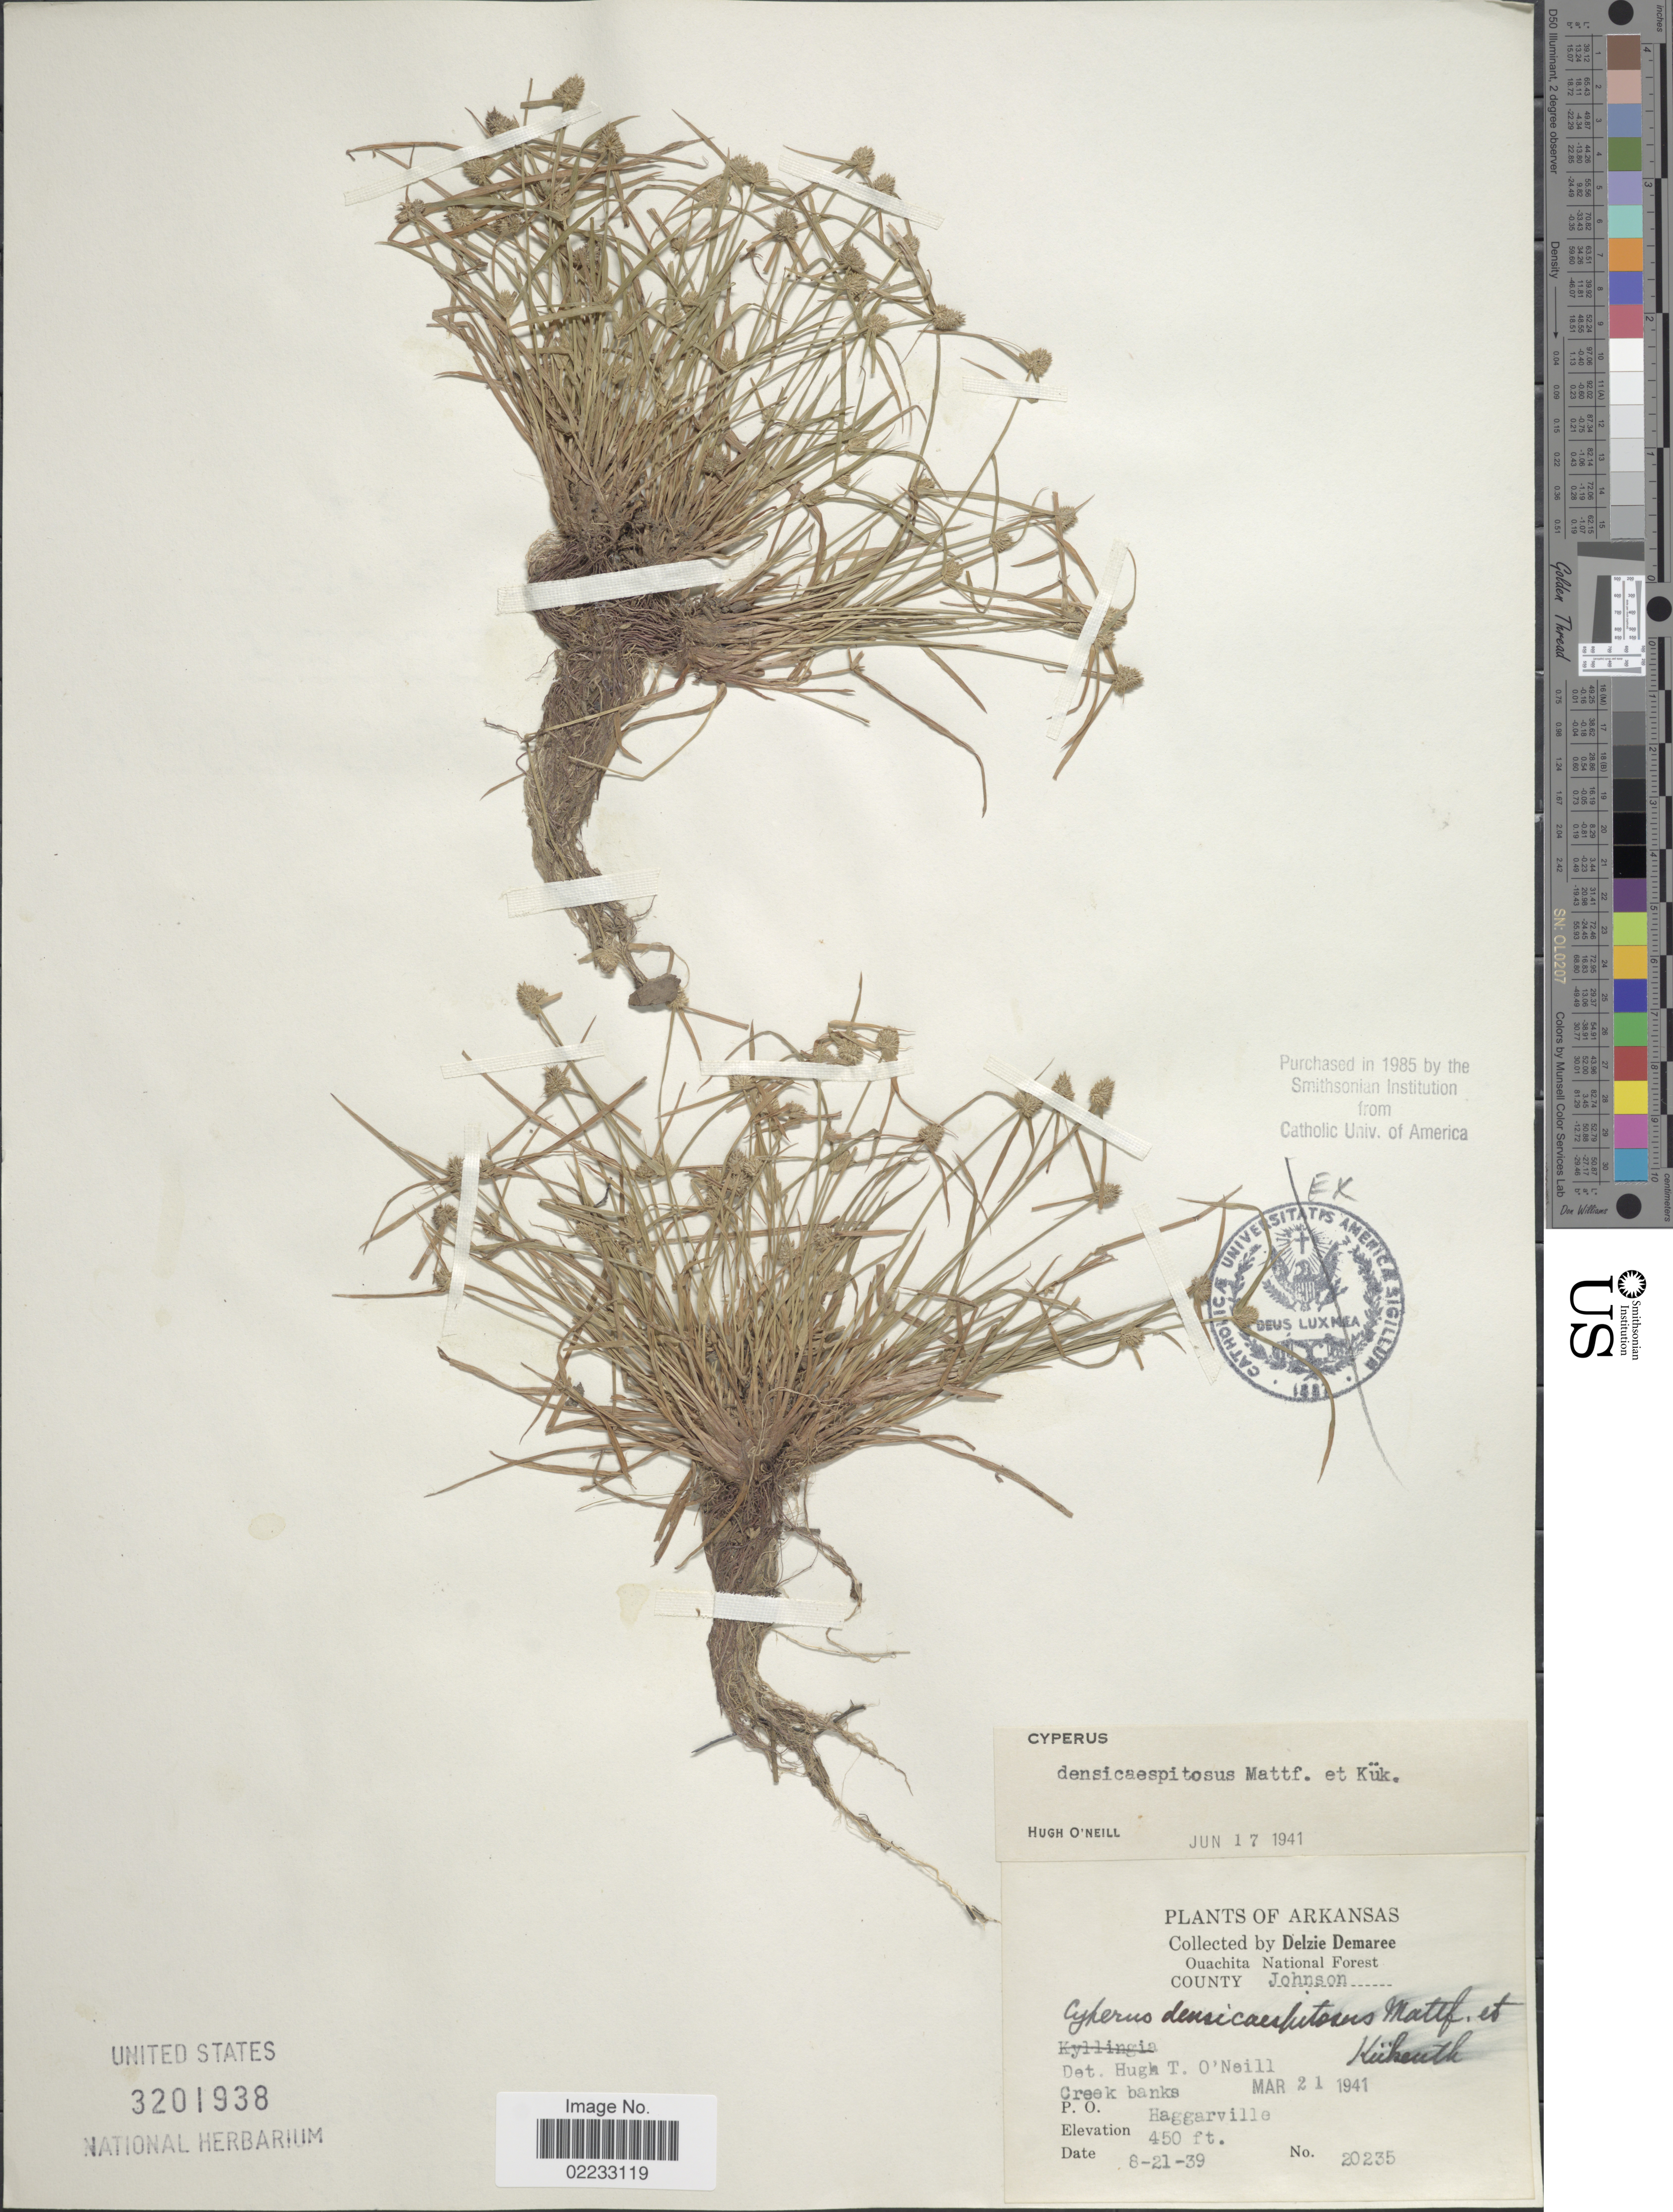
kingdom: Plantae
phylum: Tracheophyta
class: Liliopsida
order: Poales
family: Cyperaceae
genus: Cyperus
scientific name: Cyperus hortensis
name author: (Salzm. ex Steud.) Dorr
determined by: Strong, Mark T., (BOT), Smithsonian Institution - National Museum of Natural History (UNITED STATES)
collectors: D. Demaree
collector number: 20235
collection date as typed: Transcribed d/m/y: 21/8/39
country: United States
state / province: Arkansas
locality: Ouachita National Forest, County Johnson. P. O. Haggarville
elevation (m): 137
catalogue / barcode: US 3201938